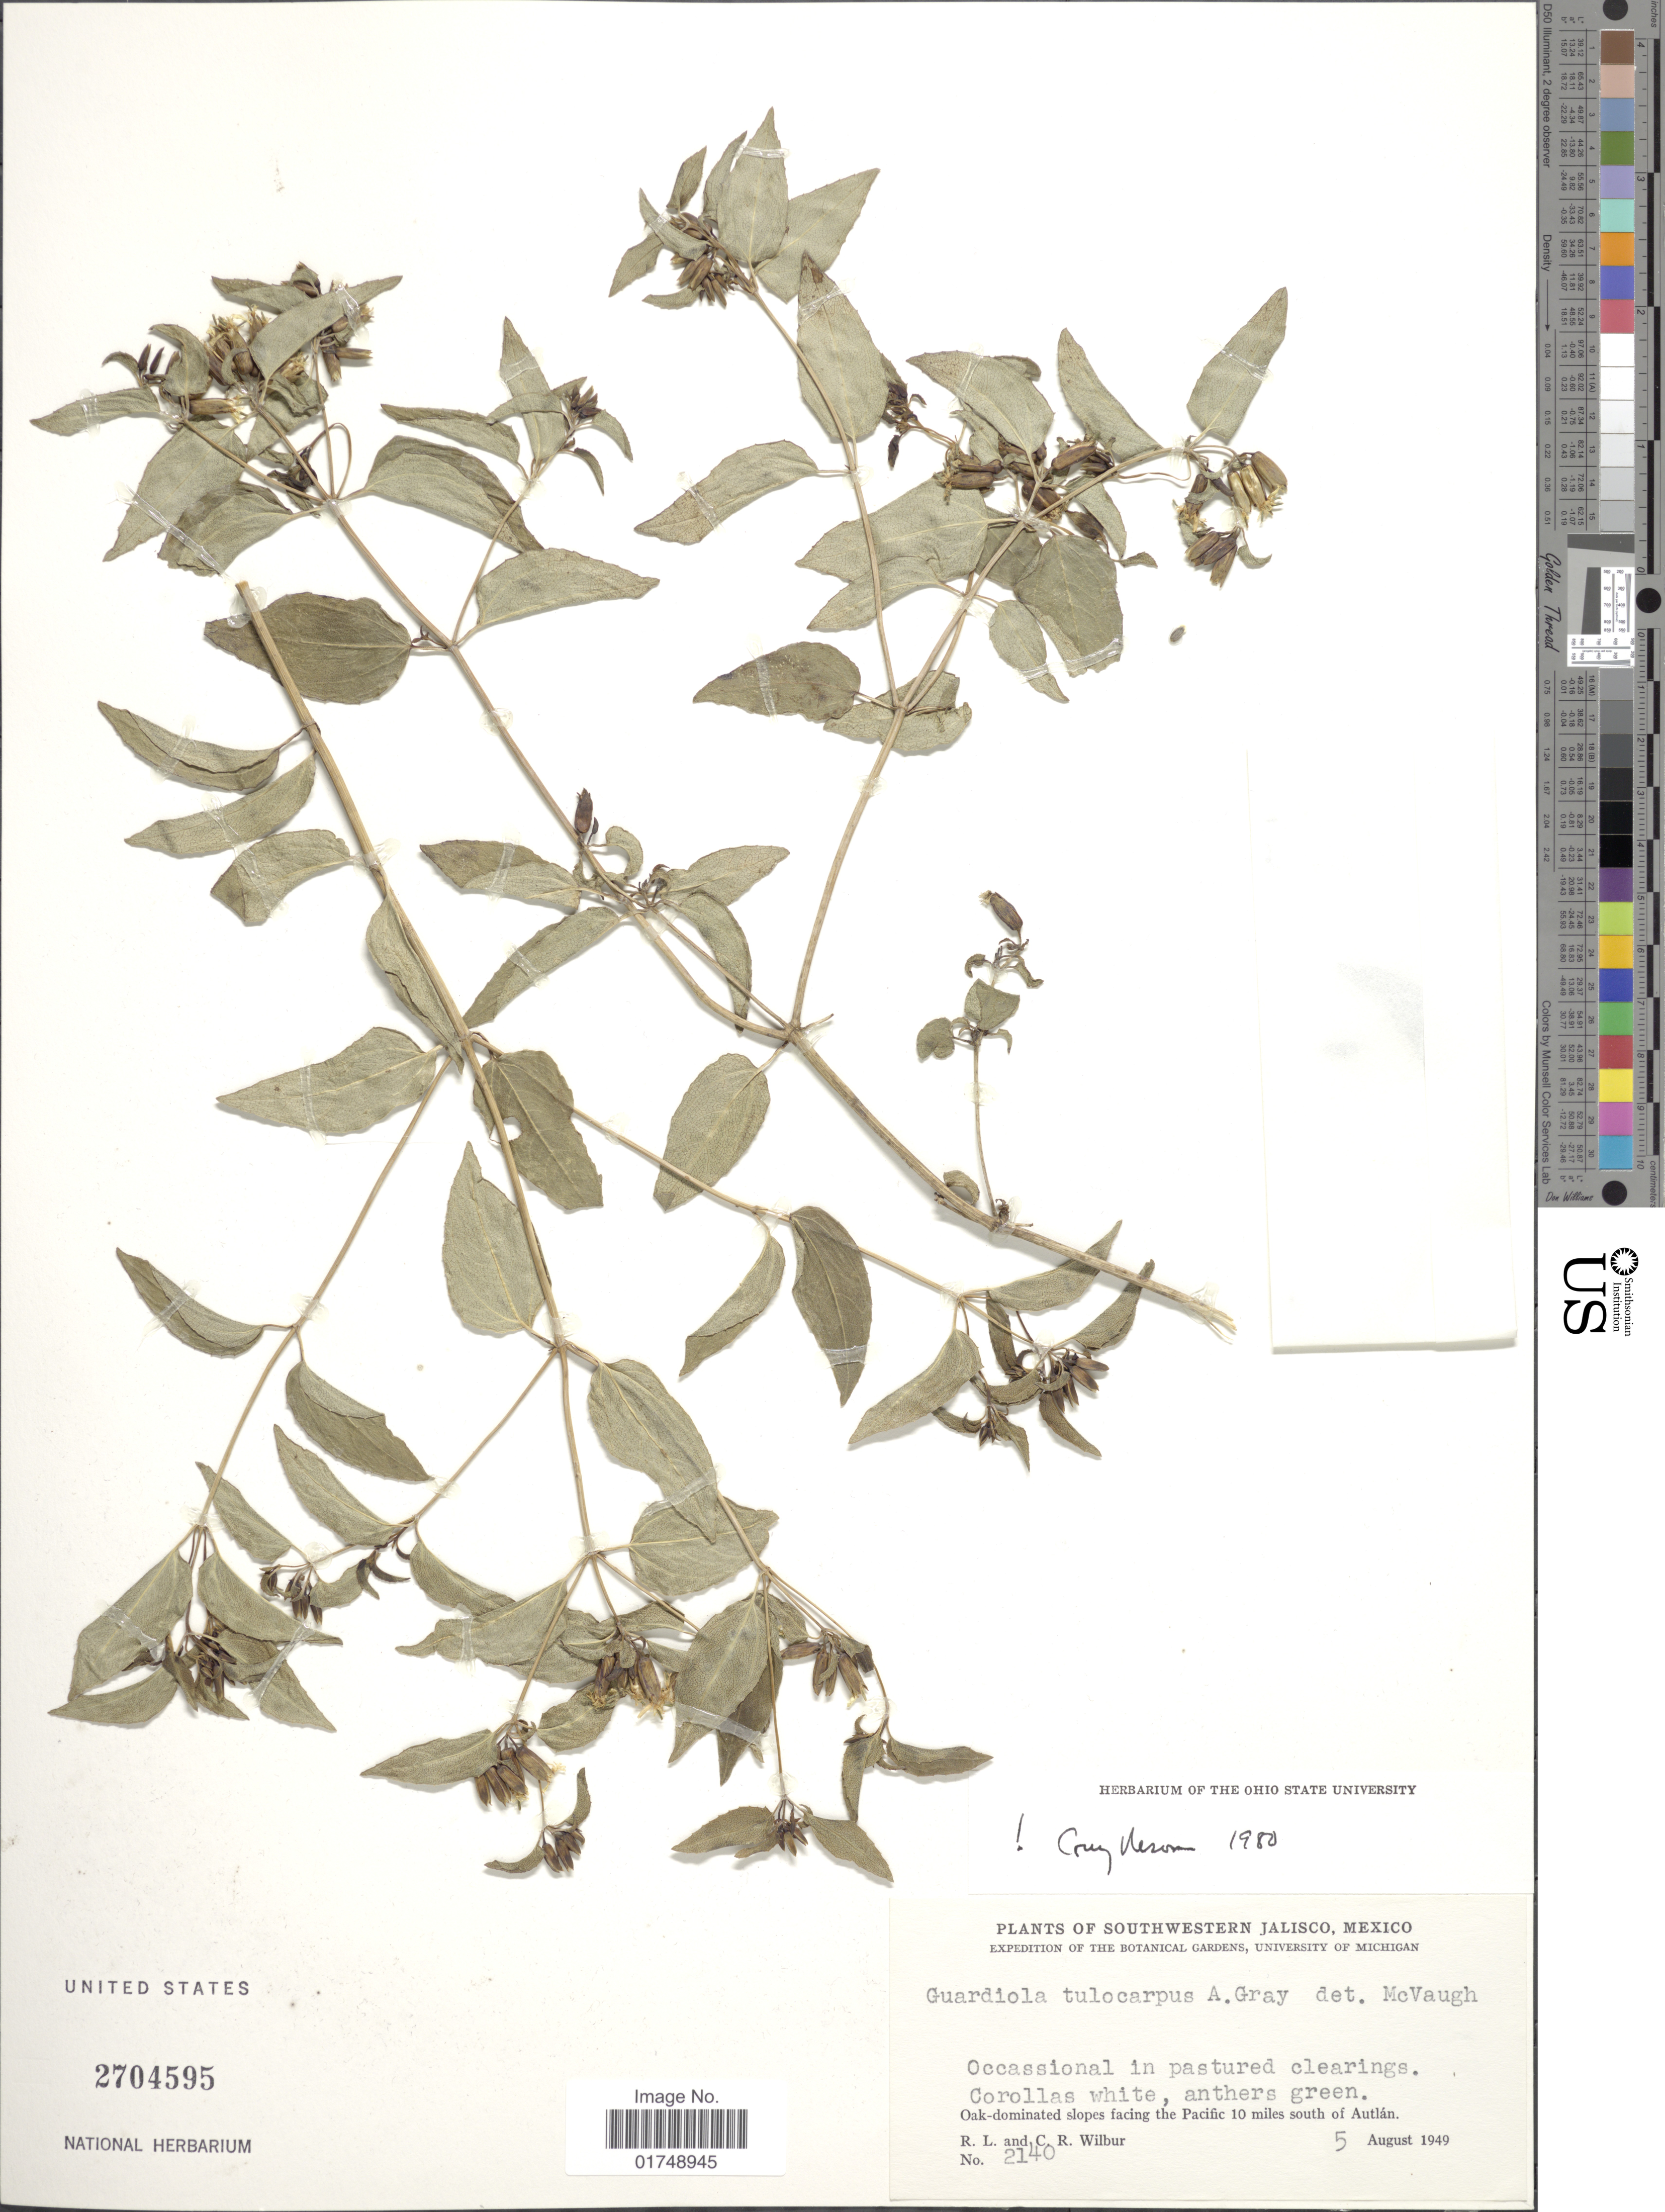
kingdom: Plantae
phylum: Tracheophyta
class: Magnoliopsida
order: Asterales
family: Asteraceae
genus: Guardiola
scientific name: Guardiola tulocarpus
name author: A. Gray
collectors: R. L. Wilbur & C. Wilbur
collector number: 2140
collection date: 1949-08-05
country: Mexico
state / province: Jalisco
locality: Southwestern Jalisco, Slopes facing the Pacific 10 miles south of Autlan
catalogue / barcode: US 2704595